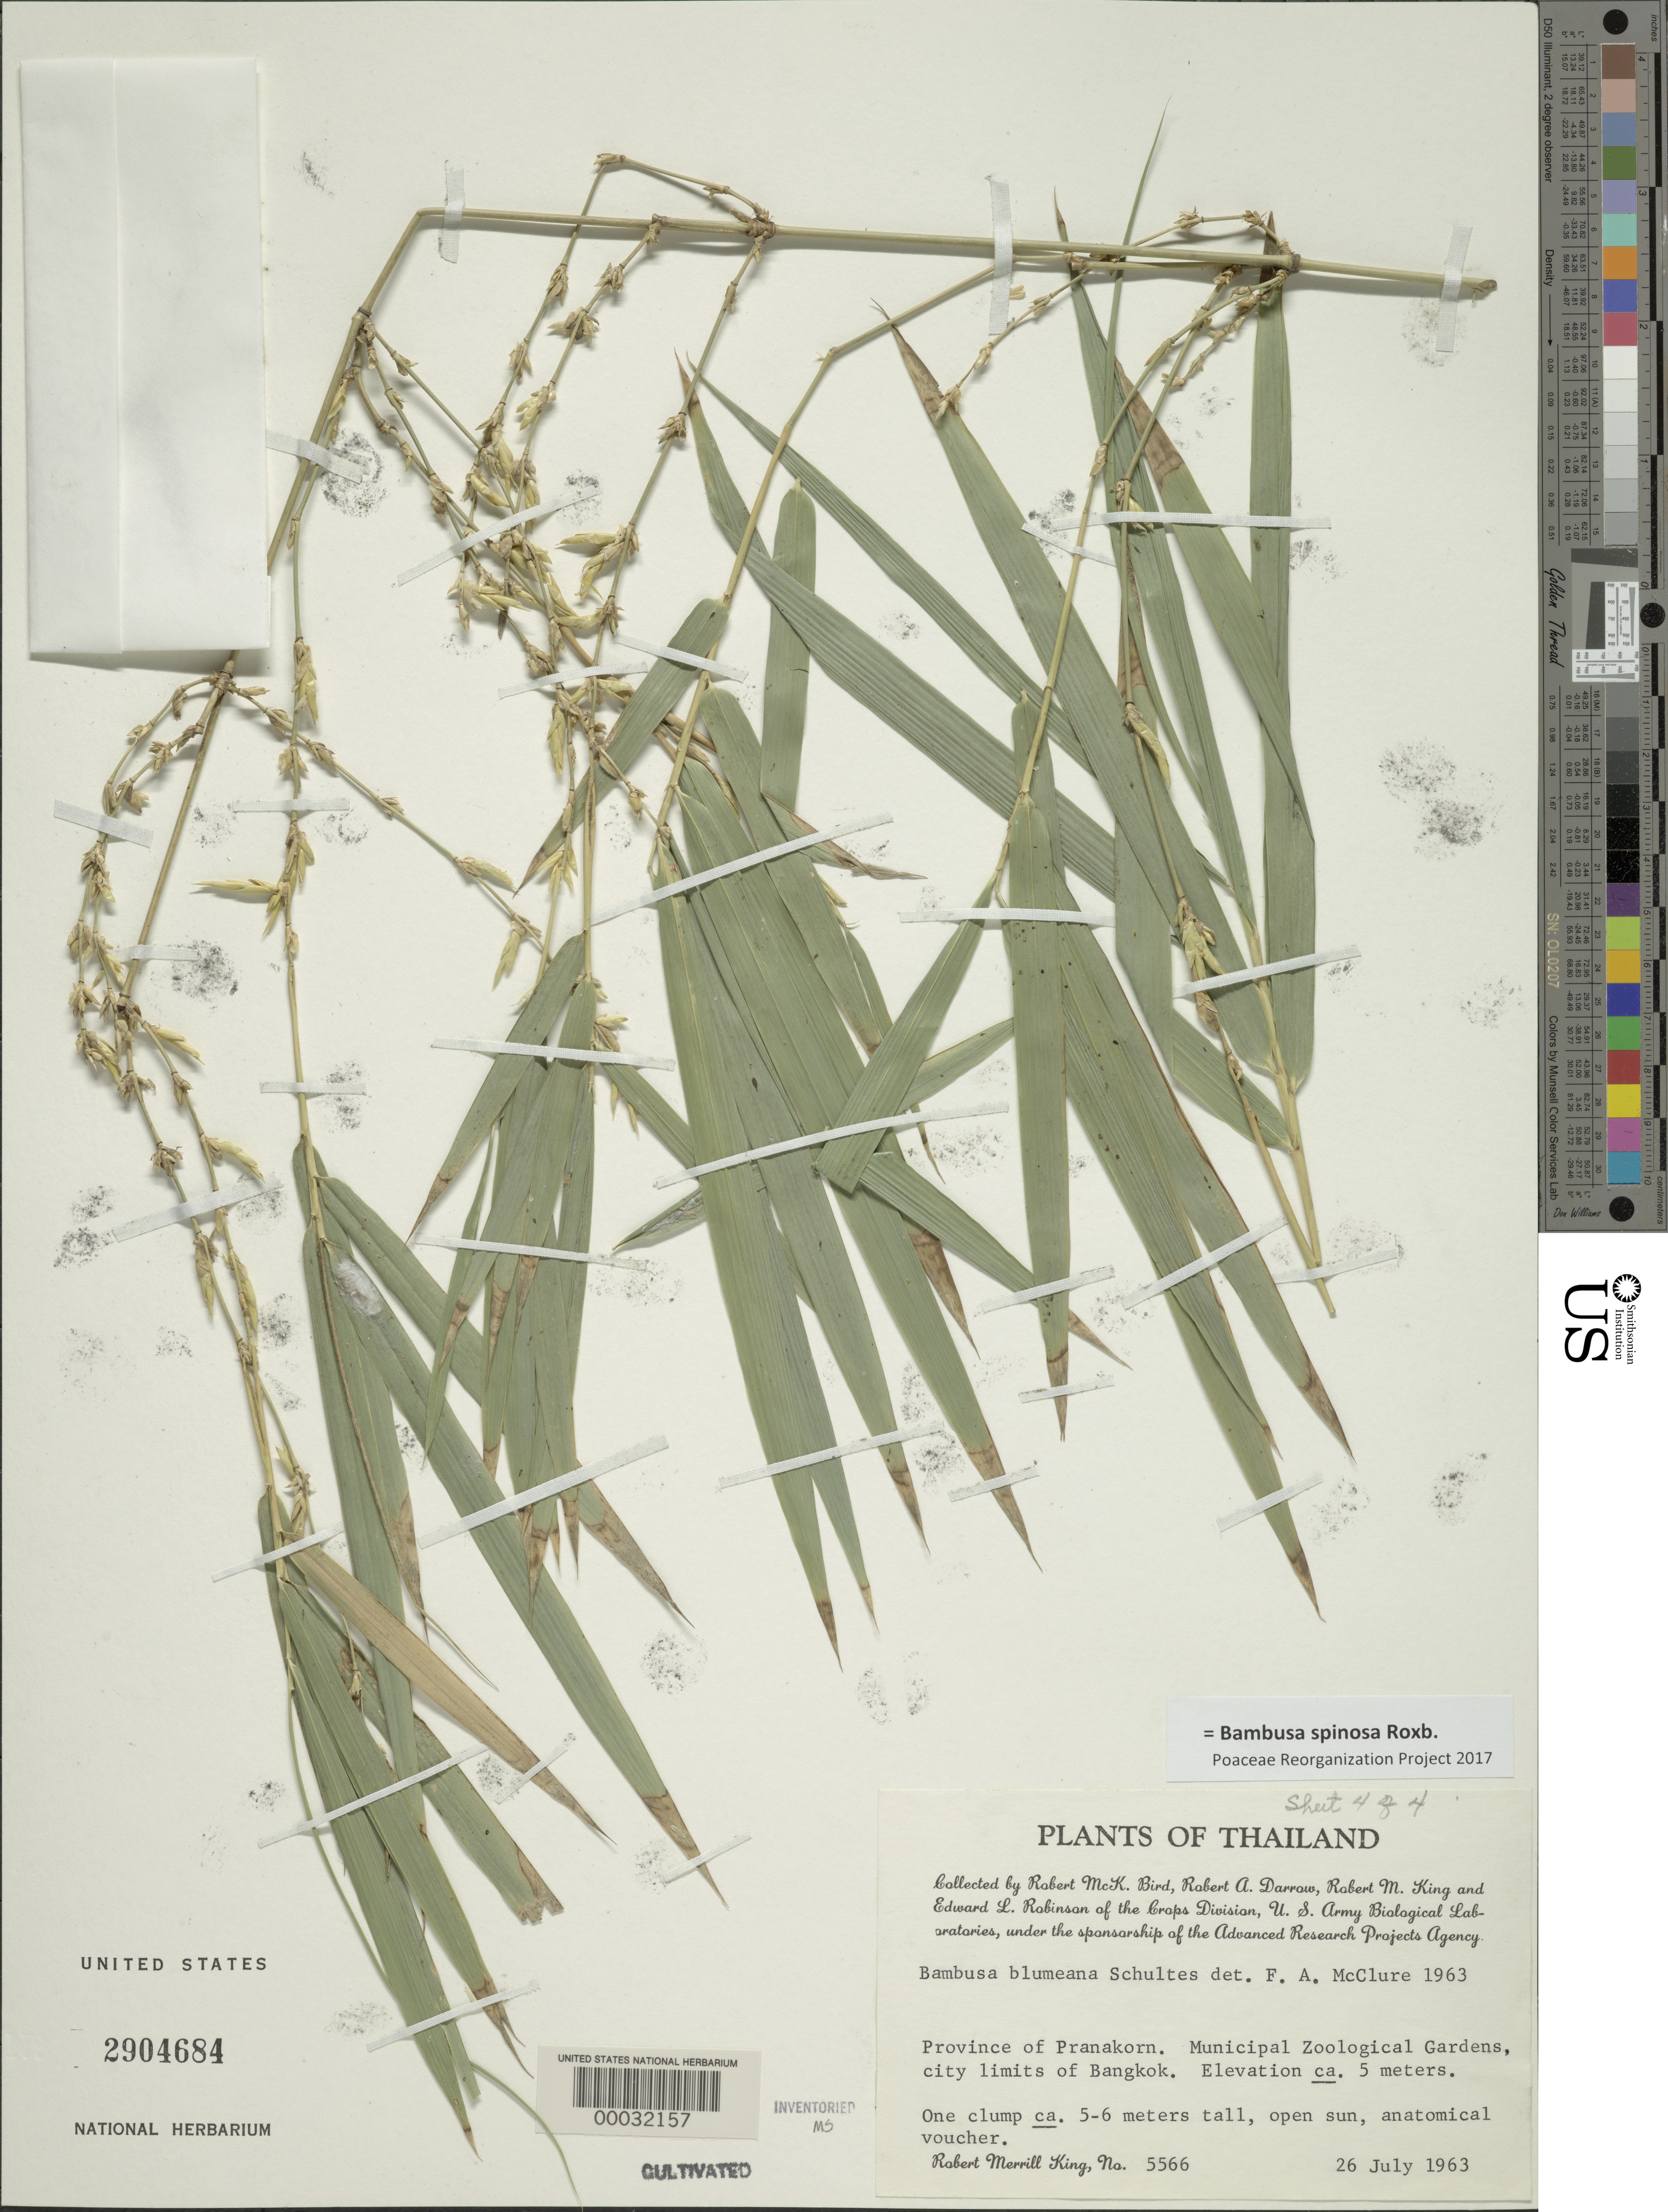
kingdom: Plantae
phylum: Tracheophyta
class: Liliopsida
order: Poales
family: Poaceae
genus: Bambusa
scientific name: Bambusa spinosa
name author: Roxb.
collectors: R. M. King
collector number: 5566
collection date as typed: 26 Jul 1963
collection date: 1963-07-26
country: Thailand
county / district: (Pranakorn)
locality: Municipal zoological gardens-Bankok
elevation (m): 5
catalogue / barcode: US 2904684